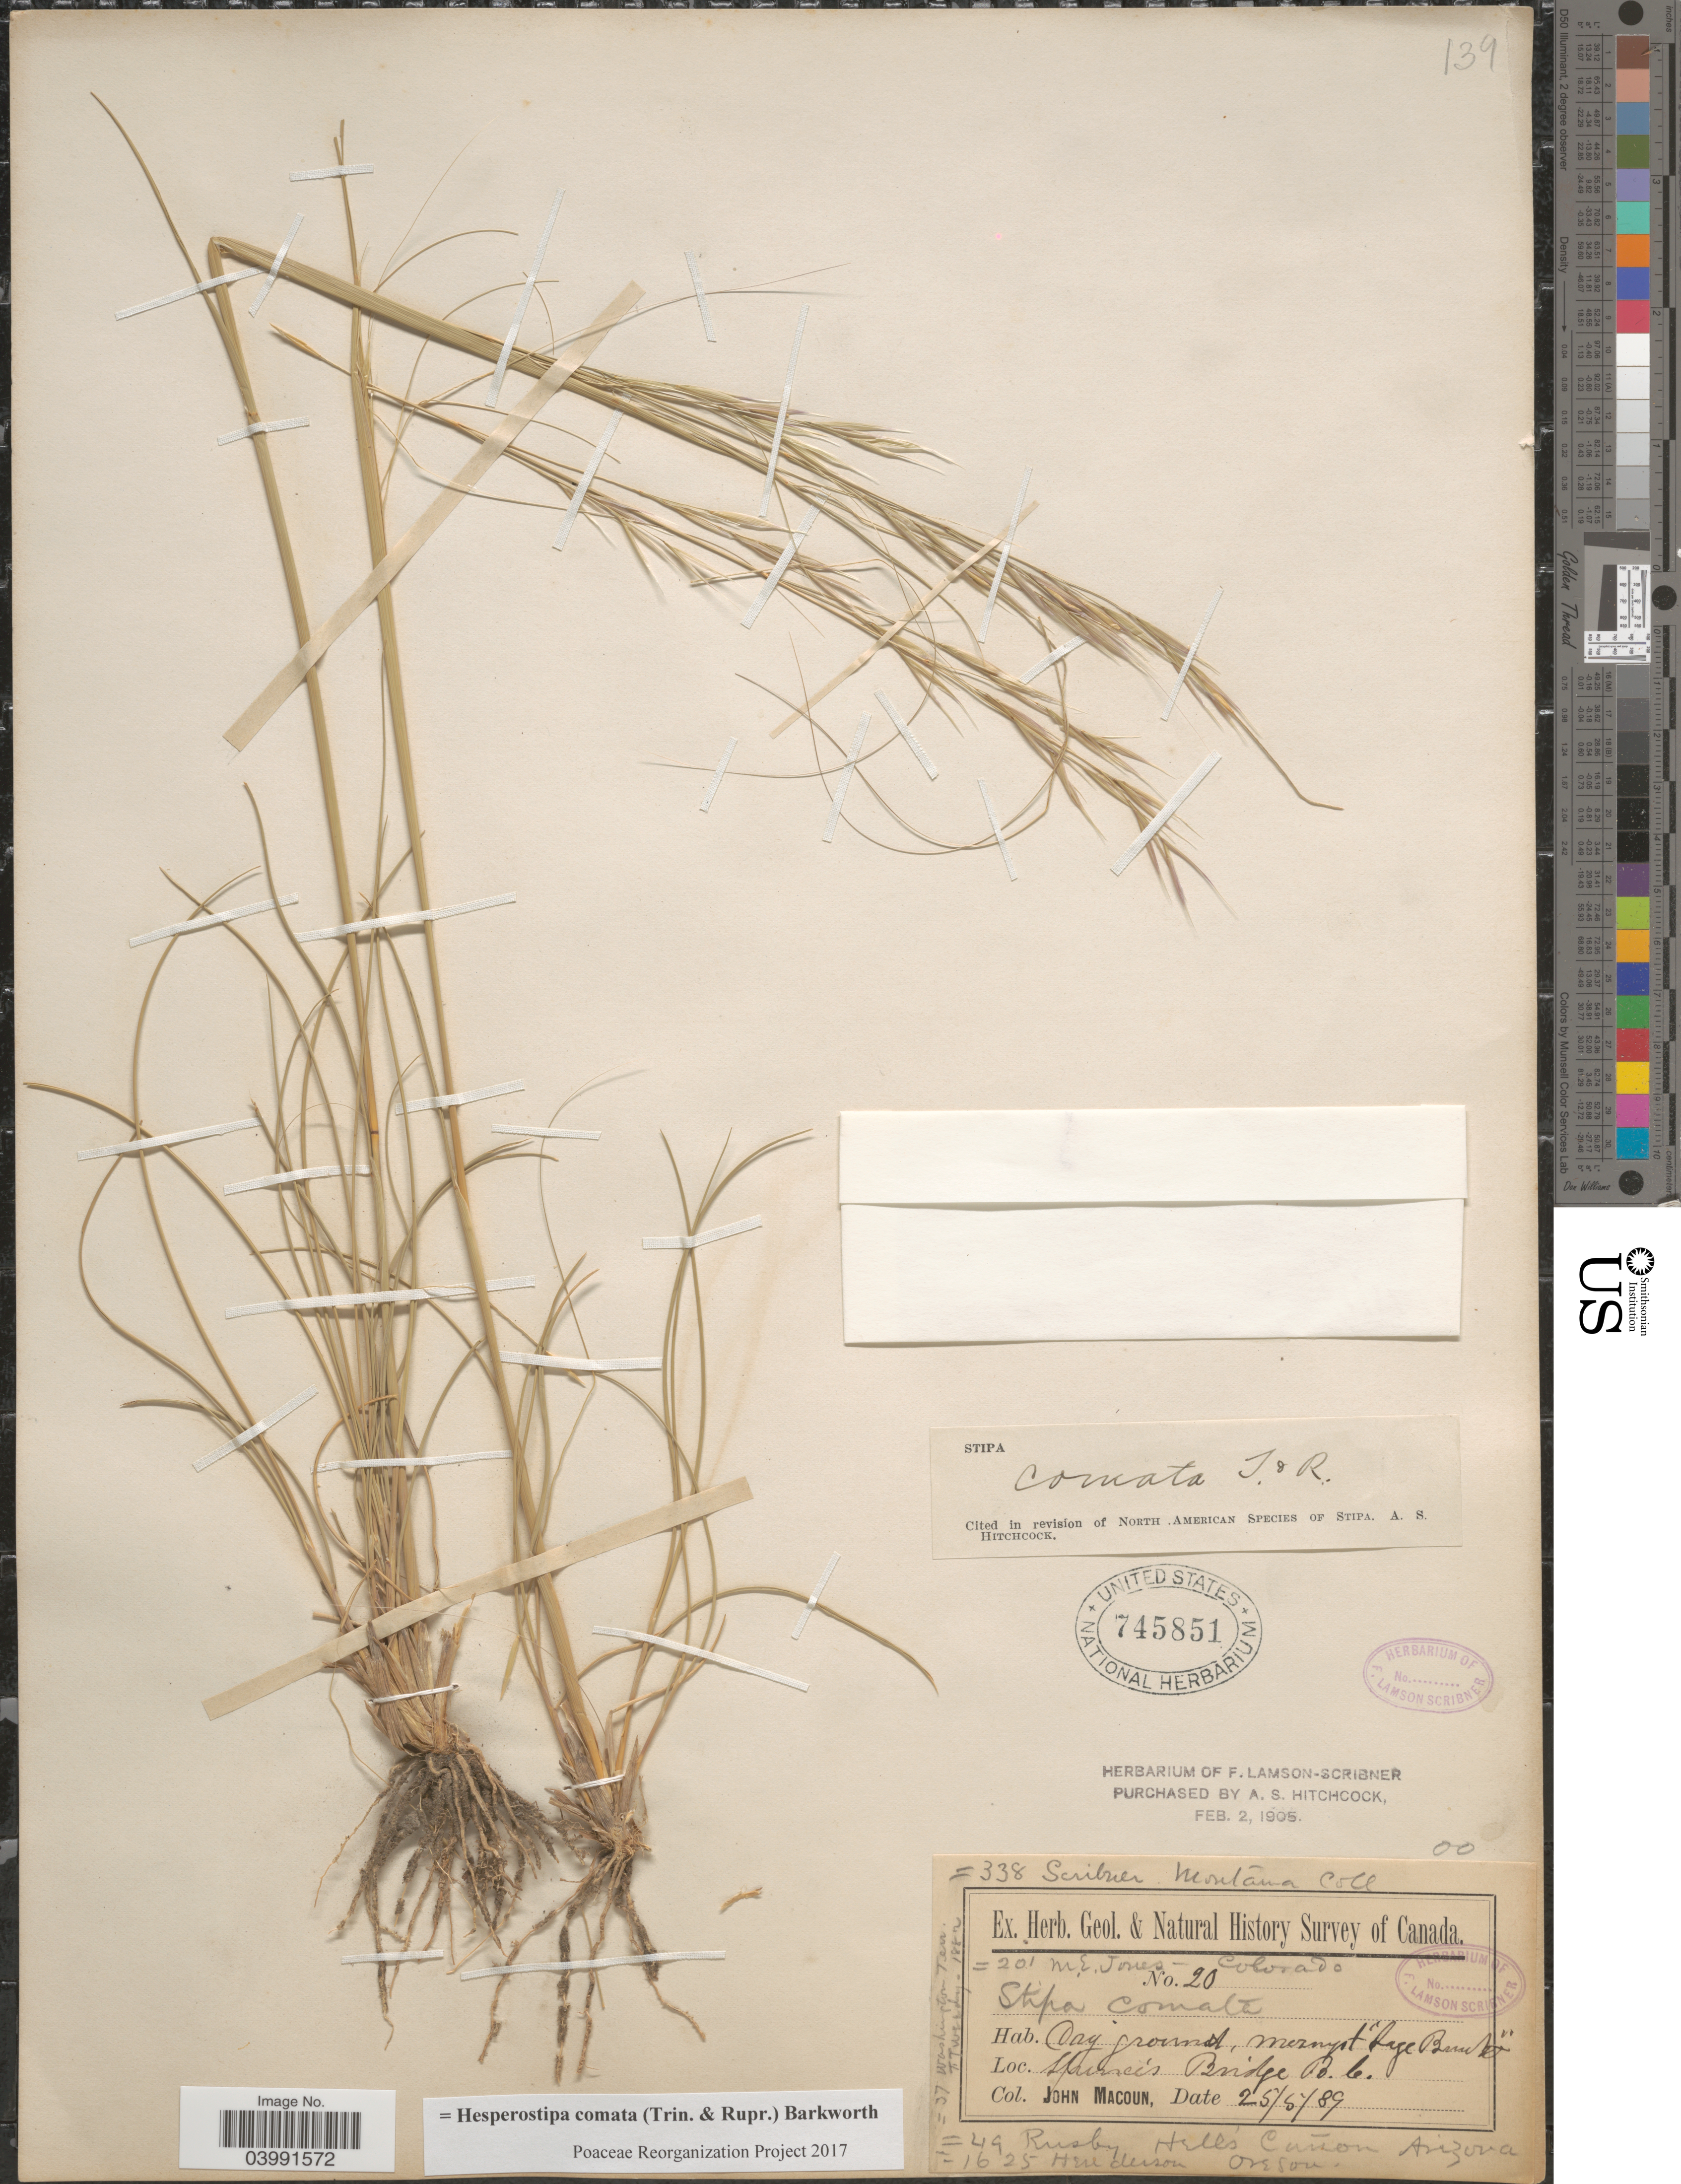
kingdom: Plantae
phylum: Tracheophyta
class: Liliopsida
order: Poales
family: Poaceae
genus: Hesperostipa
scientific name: Hesperostipa comata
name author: (Trin. & Rupr.) Barkworth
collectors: J. Macoun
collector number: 20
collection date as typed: Transcribed d/m/y: 25/5/89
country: Canada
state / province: British Columbia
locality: Spence's Bridge.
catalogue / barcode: US 745851